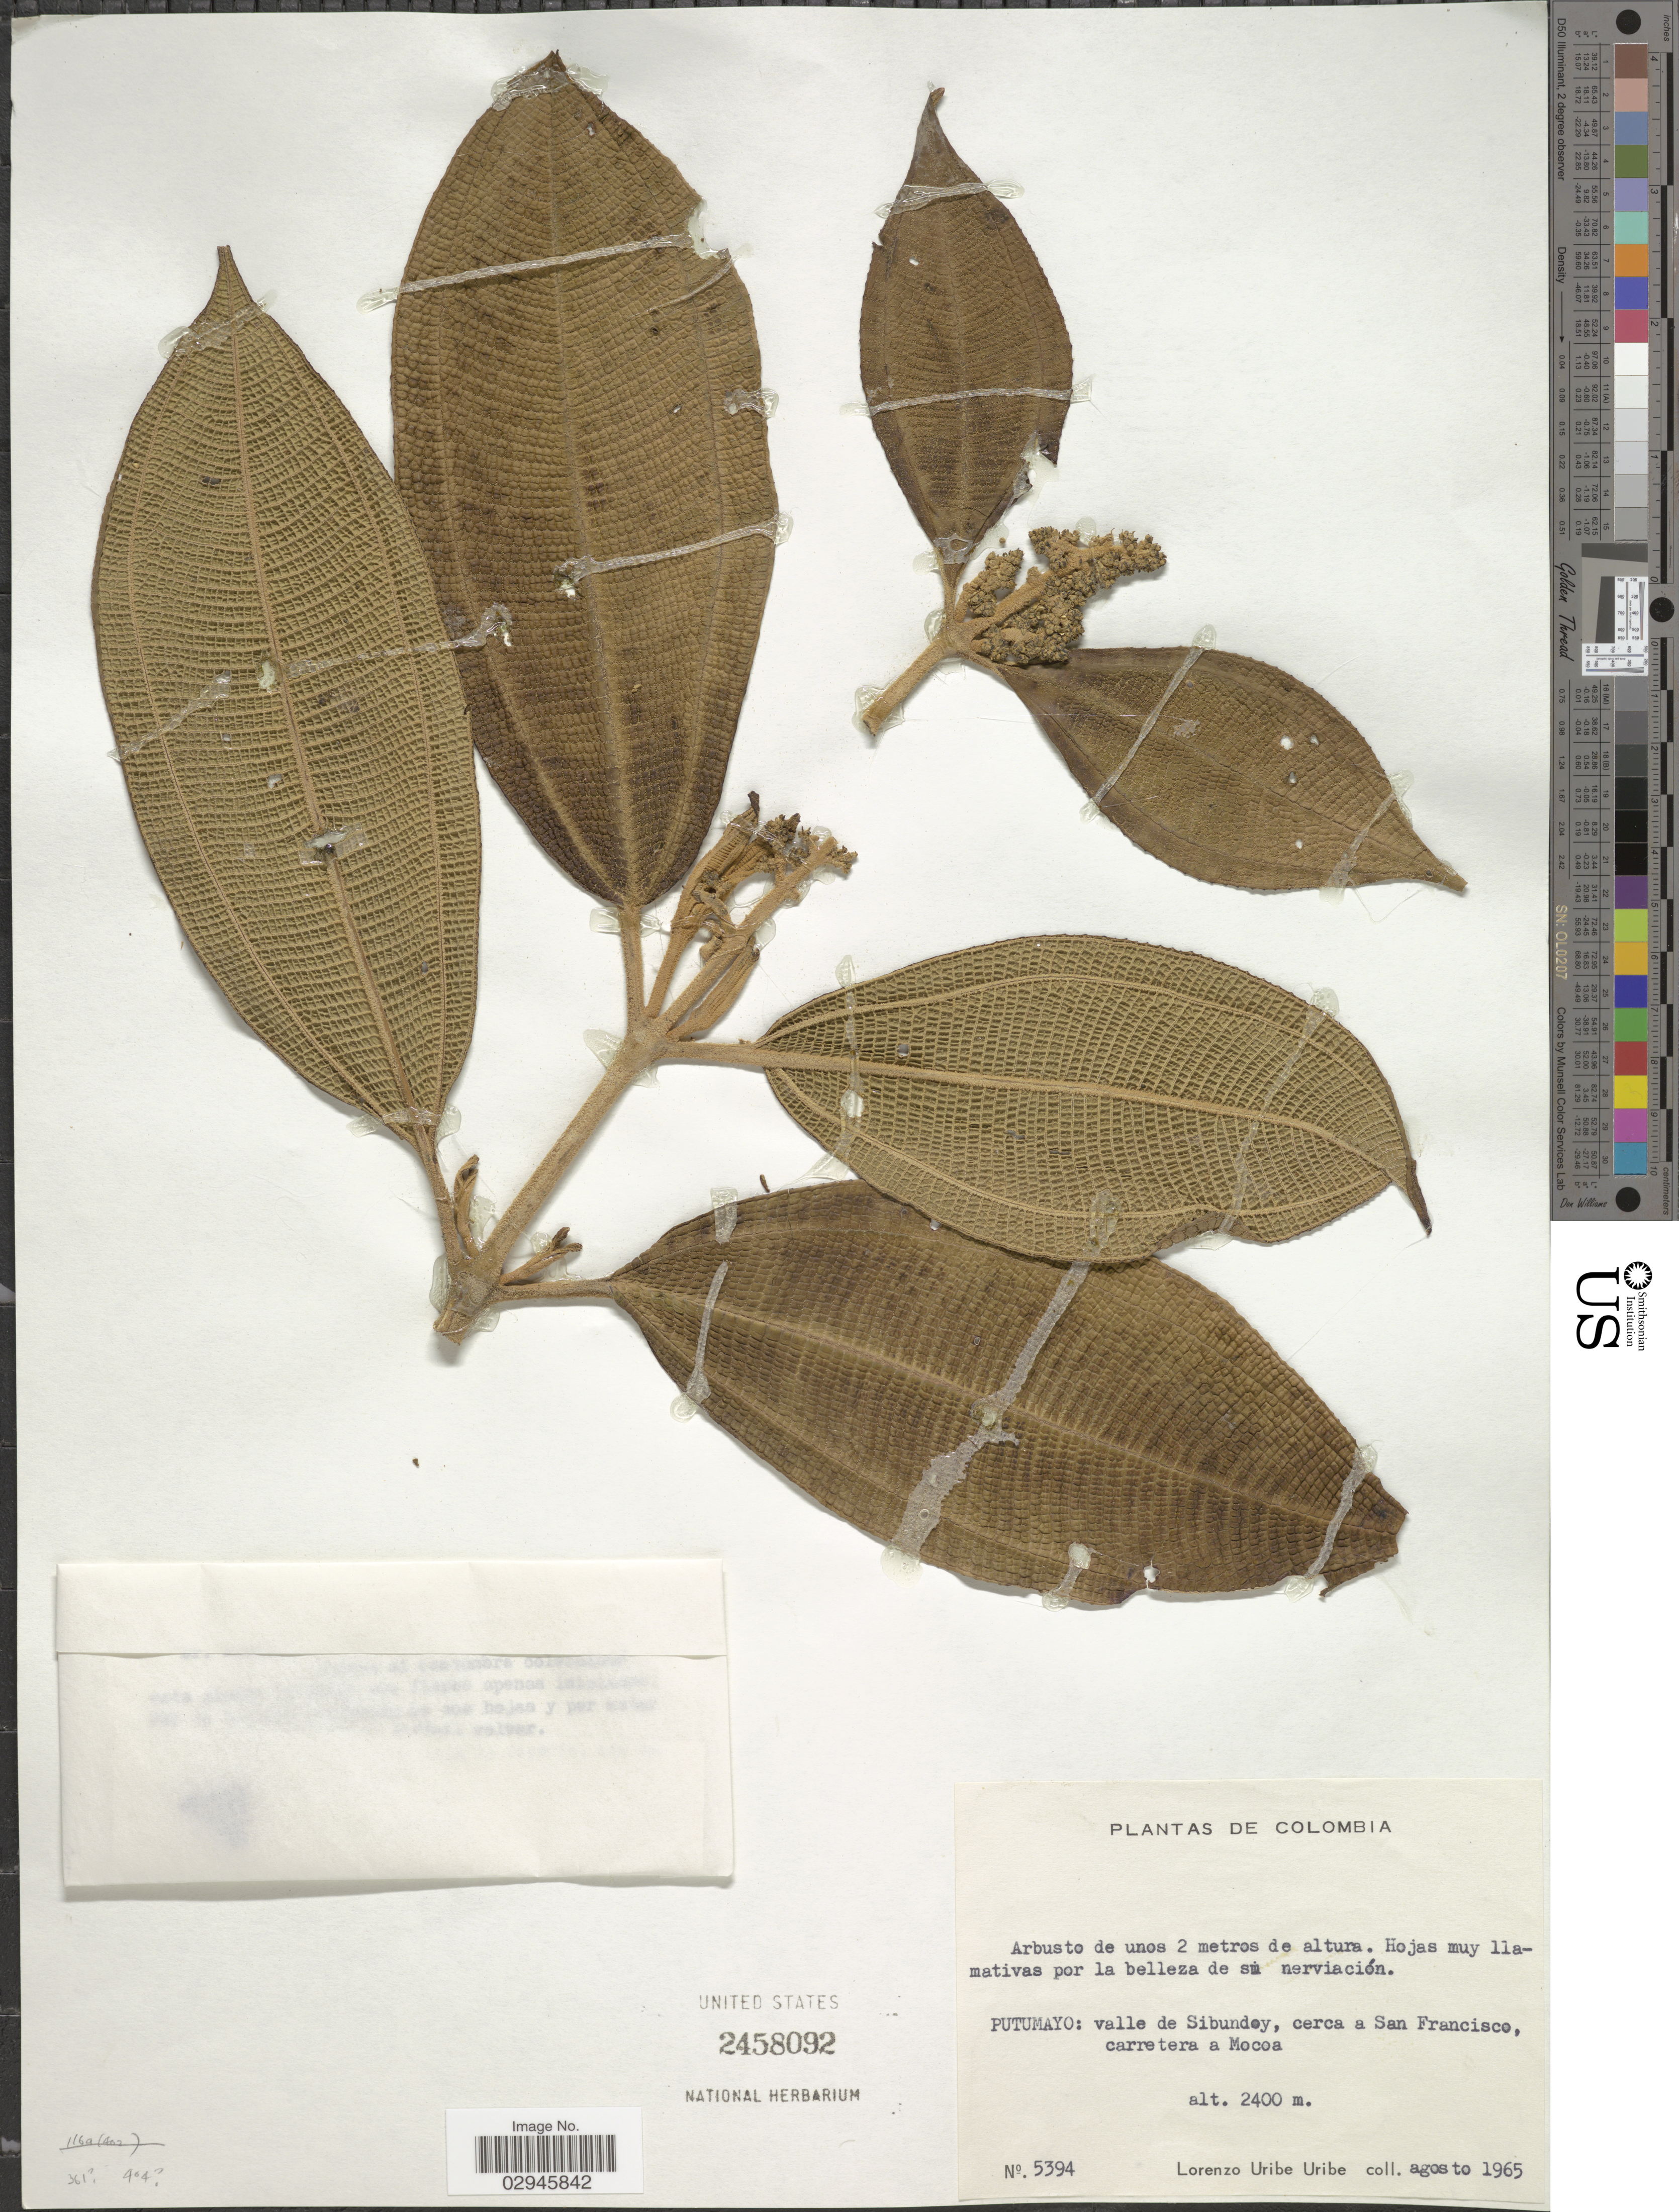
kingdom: Plantae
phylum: Tracheophyta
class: Magnoliopsida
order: Myrtales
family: Melastomataceae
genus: Miconia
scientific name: Miconia sp.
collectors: L. Uribe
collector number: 5394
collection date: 1965-08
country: Colombia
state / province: Putumayo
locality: Valle de Sibundoy, cerca a San Francisco, carretera a Mocoa.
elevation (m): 2400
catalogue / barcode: US 2458092